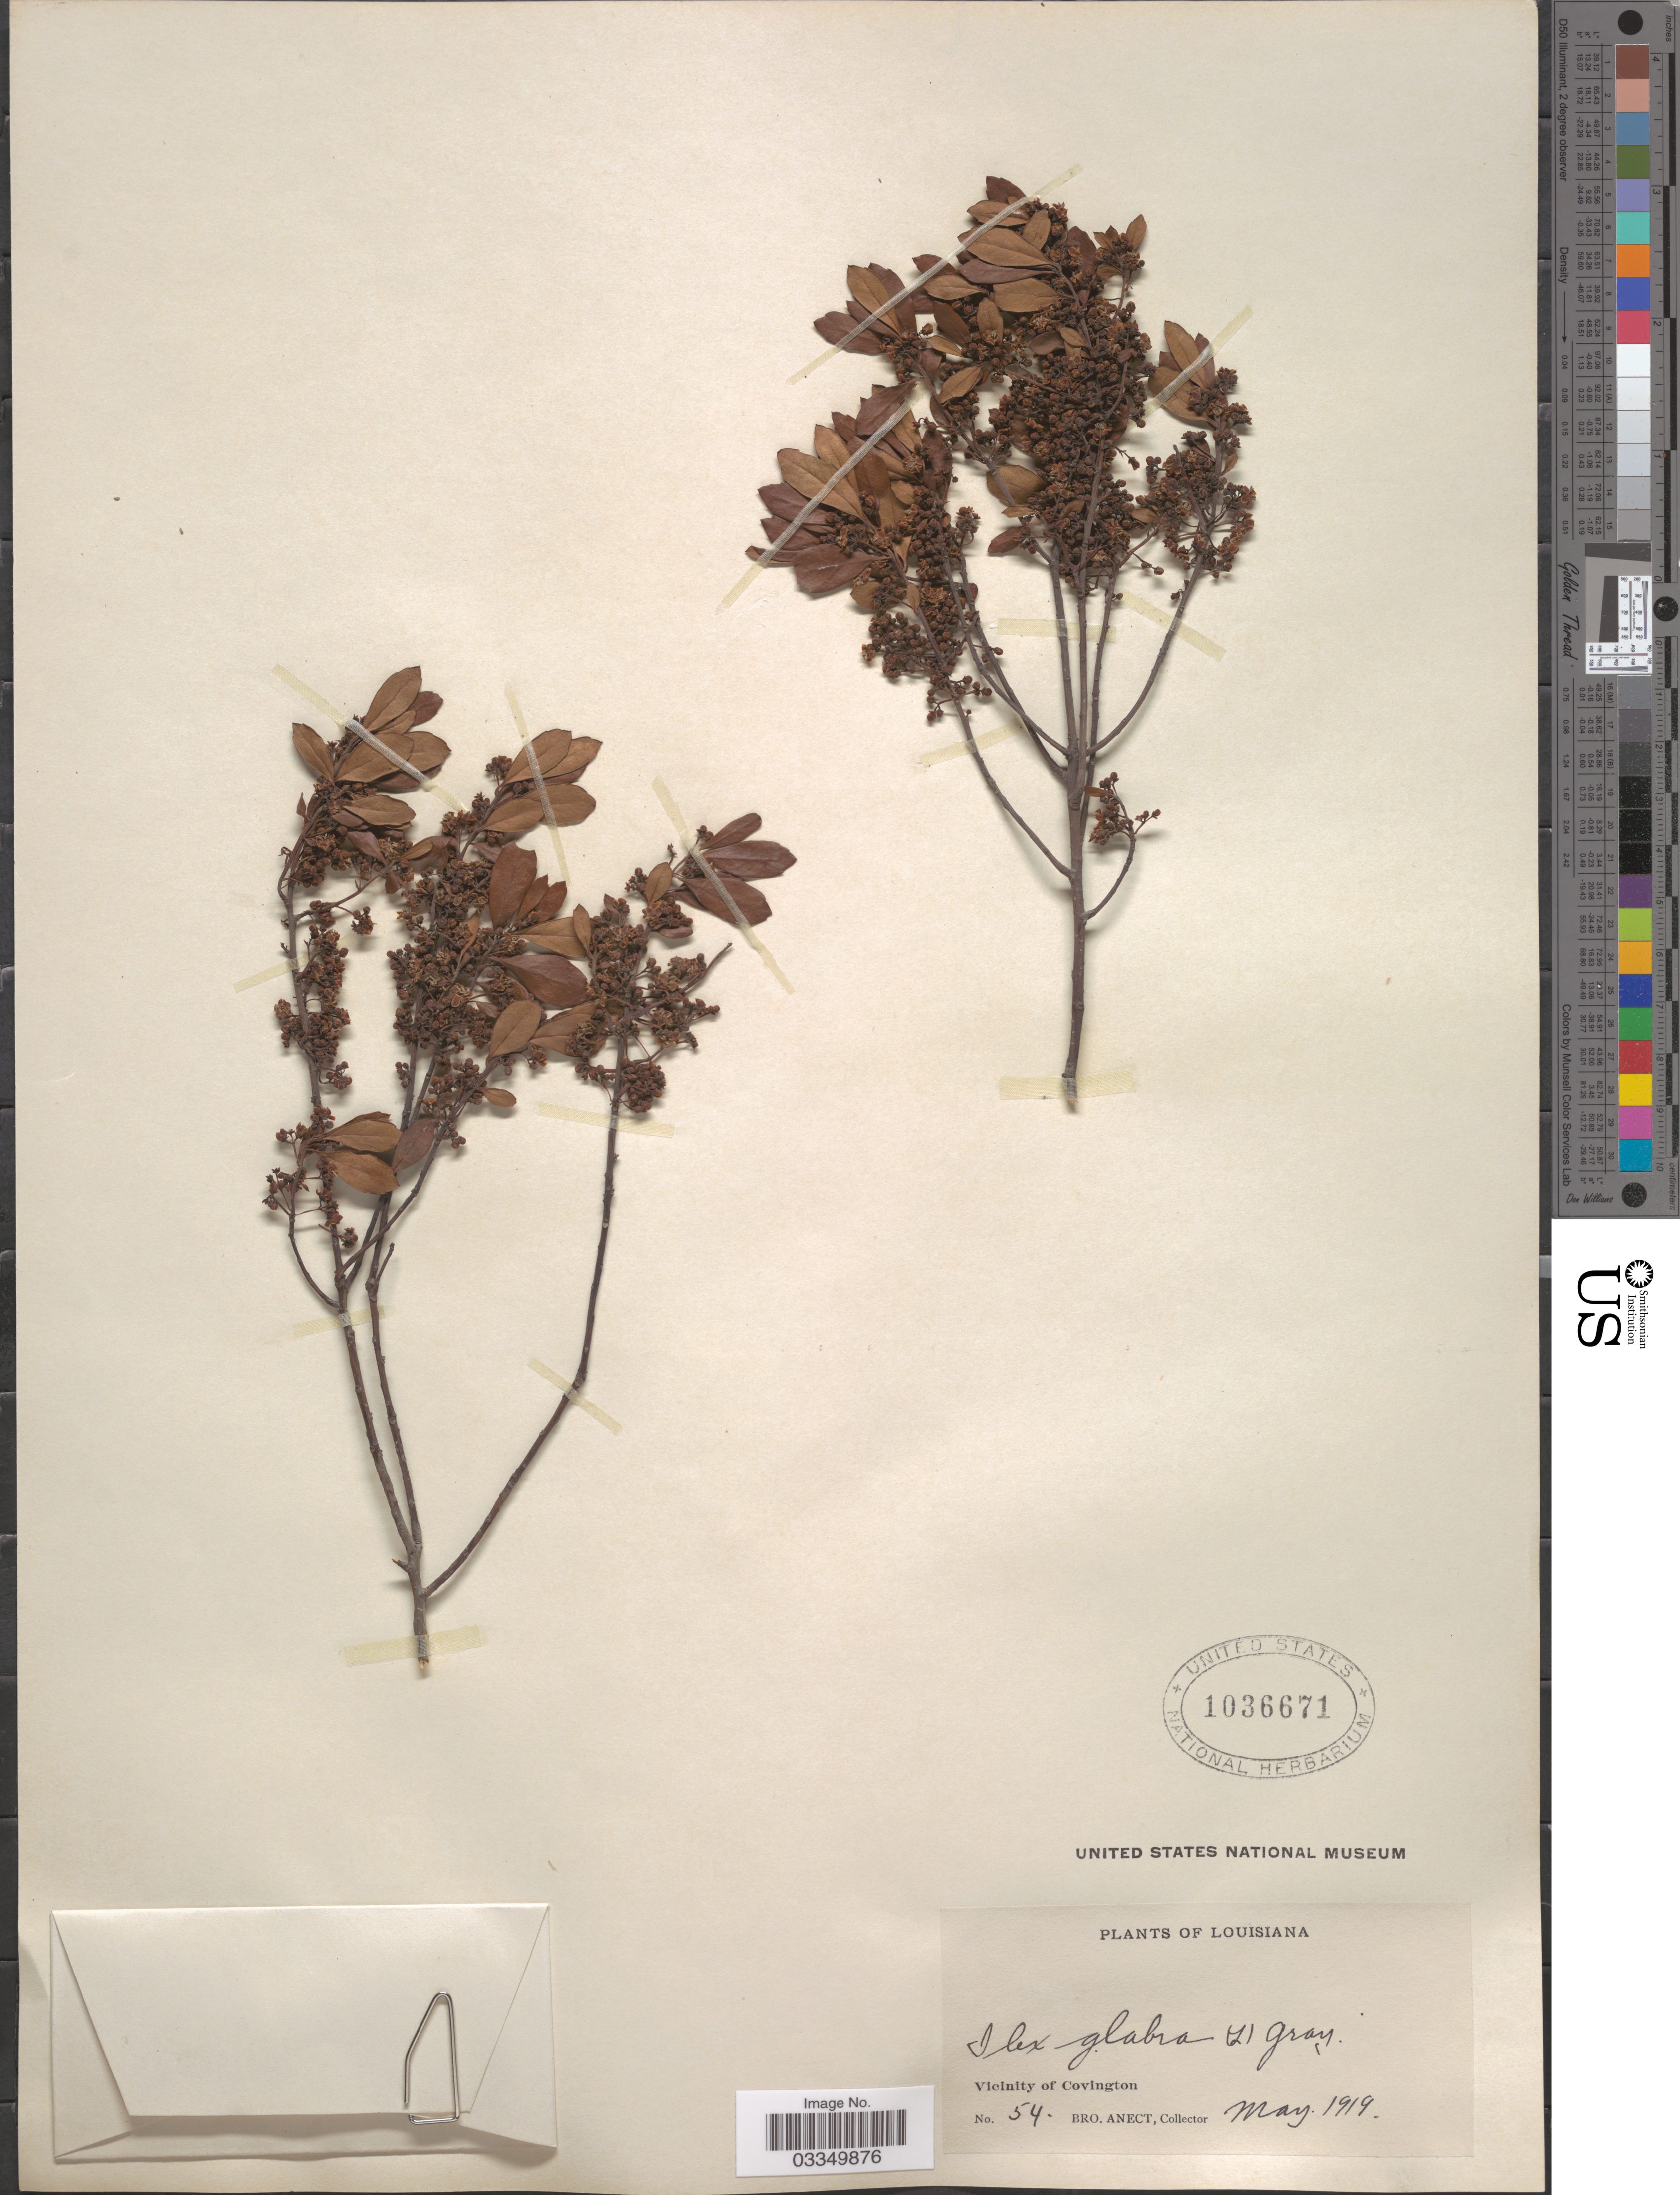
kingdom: Plantae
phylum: Tracheophyta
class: Magnoliopsida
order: Aquifoliales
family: Aquifoliaceae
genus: Ilex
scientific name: Ilex glabra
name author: (L.) A. Gray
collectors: B. Anect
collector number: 54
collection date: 1919-05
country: United States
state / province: Louisiana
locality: Vicinity of Covington.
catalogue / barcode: US 1036671